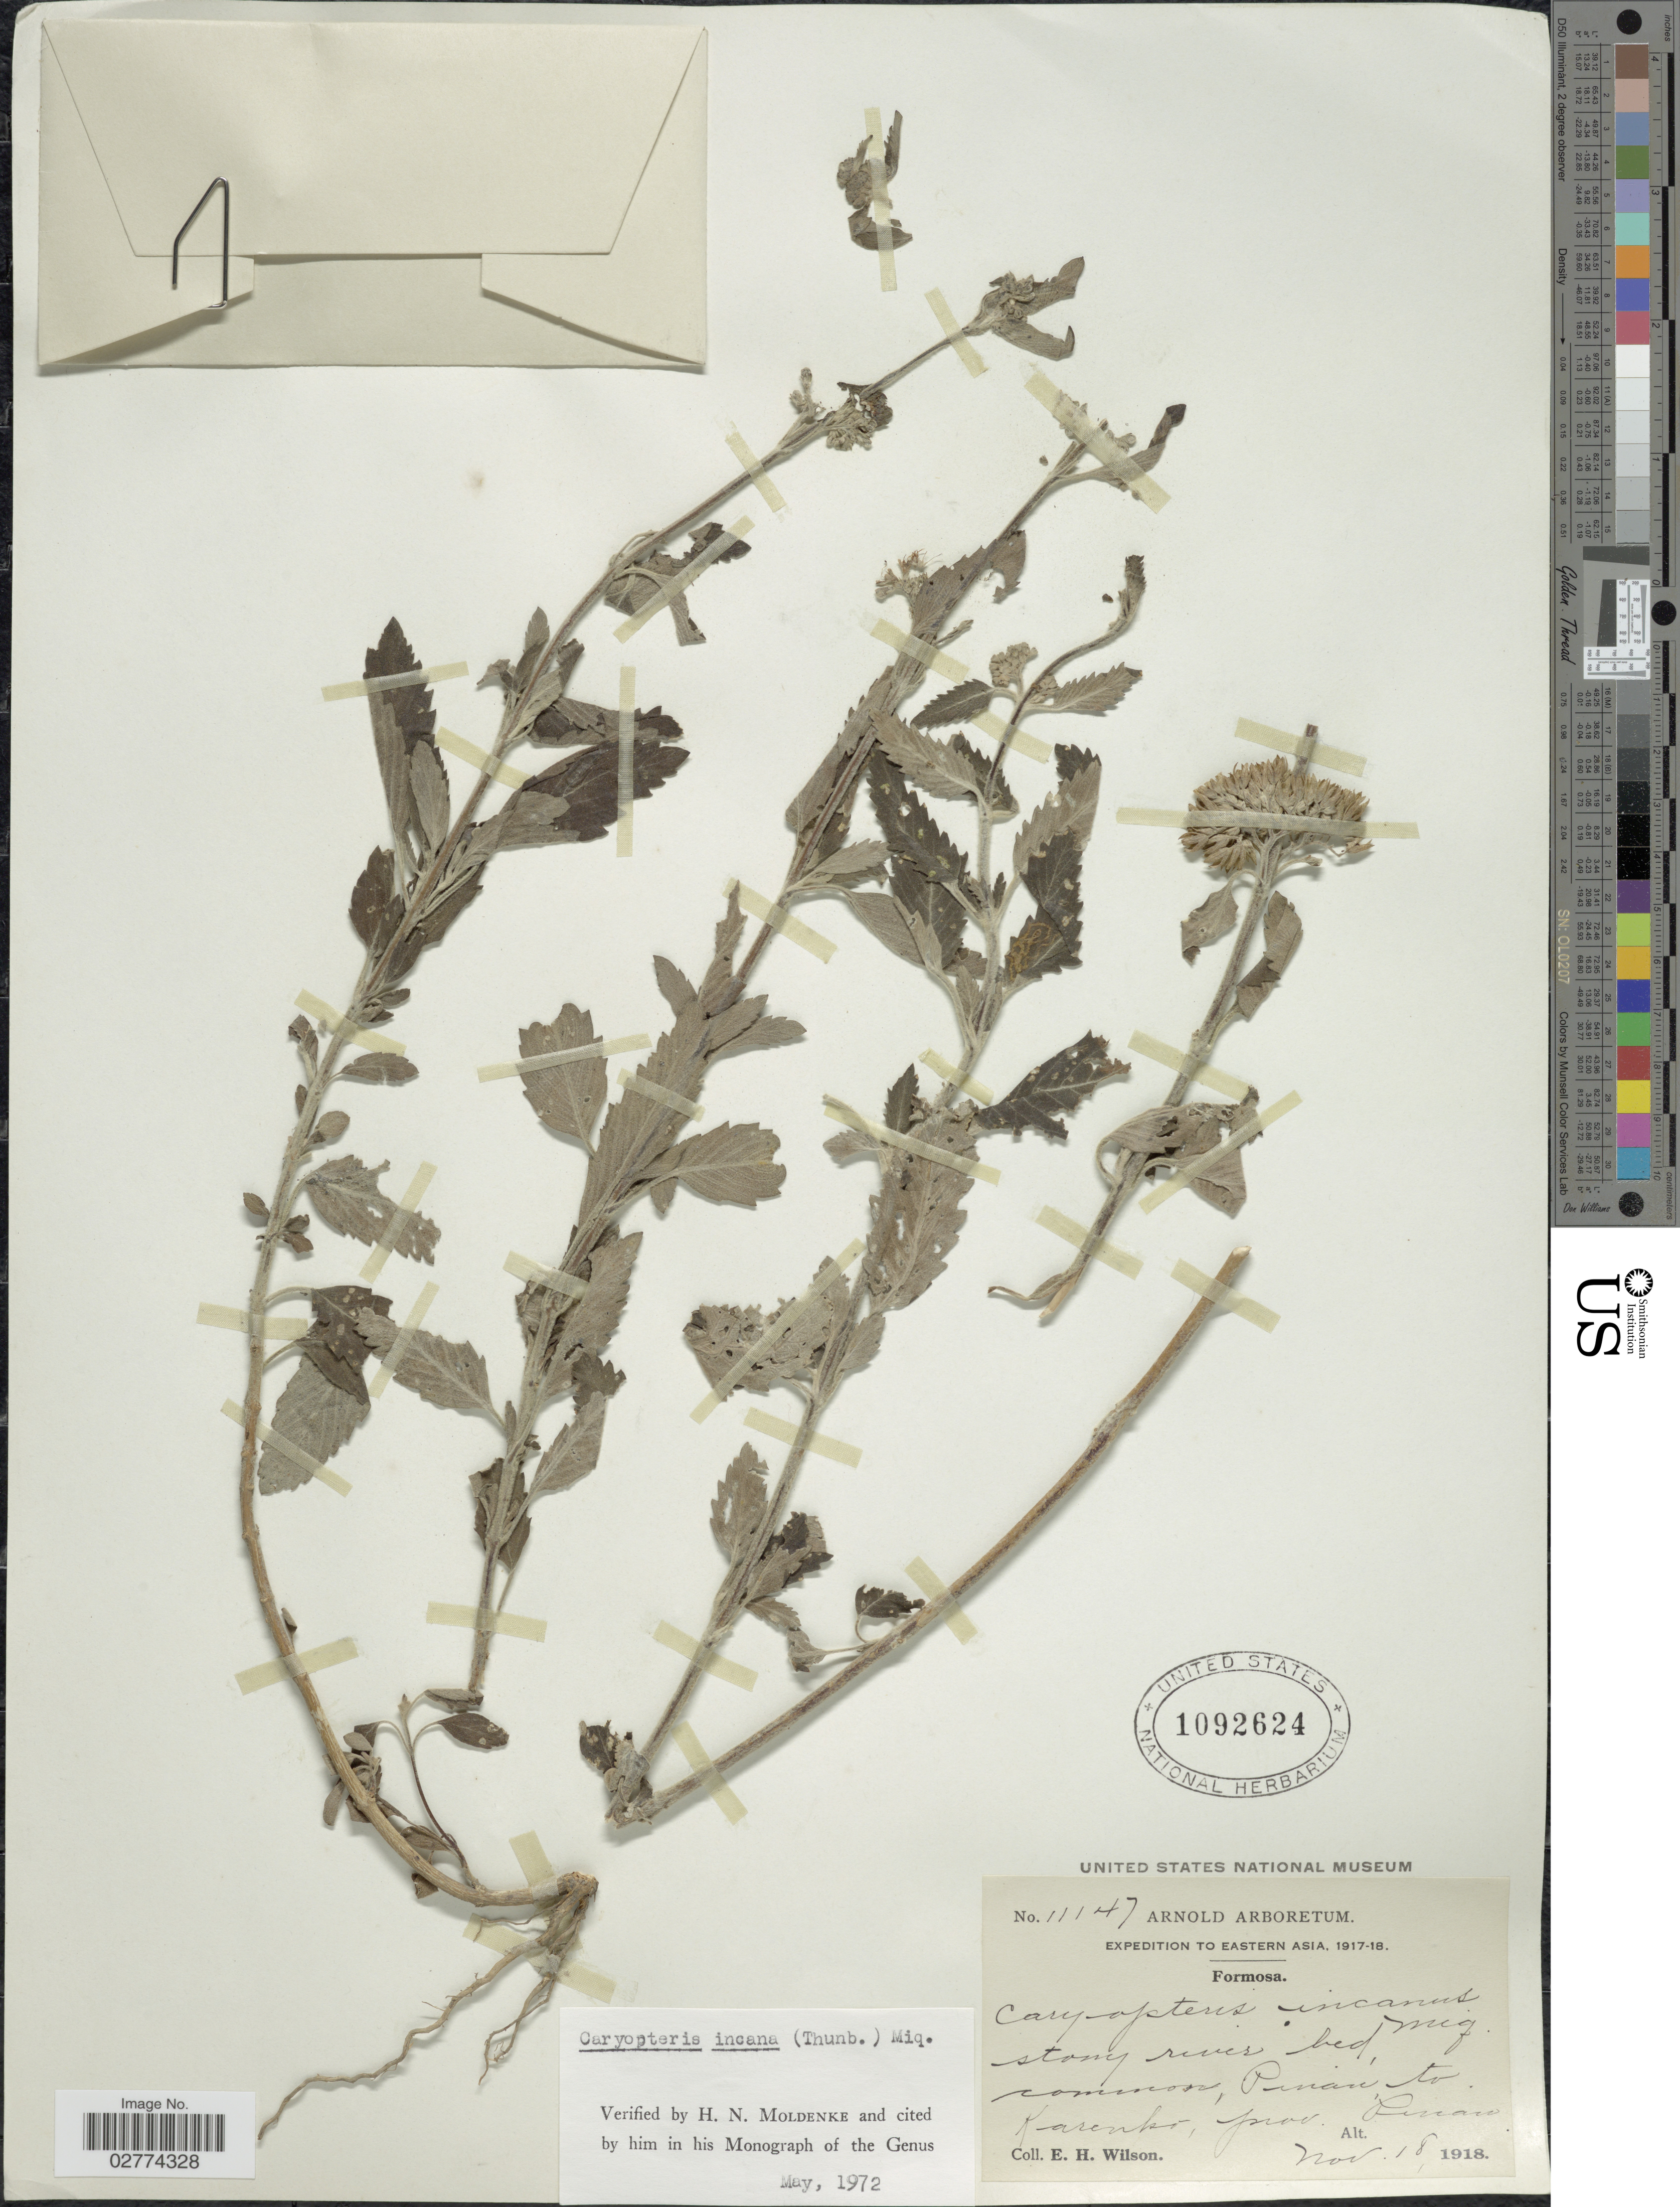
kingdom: Plantae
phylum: Tracheophyta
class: Magnoliopsida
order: Lamiales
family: Lamiaceae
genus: Caryopteris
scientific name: Caryopteris incana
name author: (Thunb. ex Houtt.) Miq.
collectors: E. Wilson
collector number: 11147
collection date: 1918-11-18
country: Taiwan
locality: Eastern Asia. Formosa. Pinan to Karenko, prov. Pinan.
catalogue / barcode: US 1092624